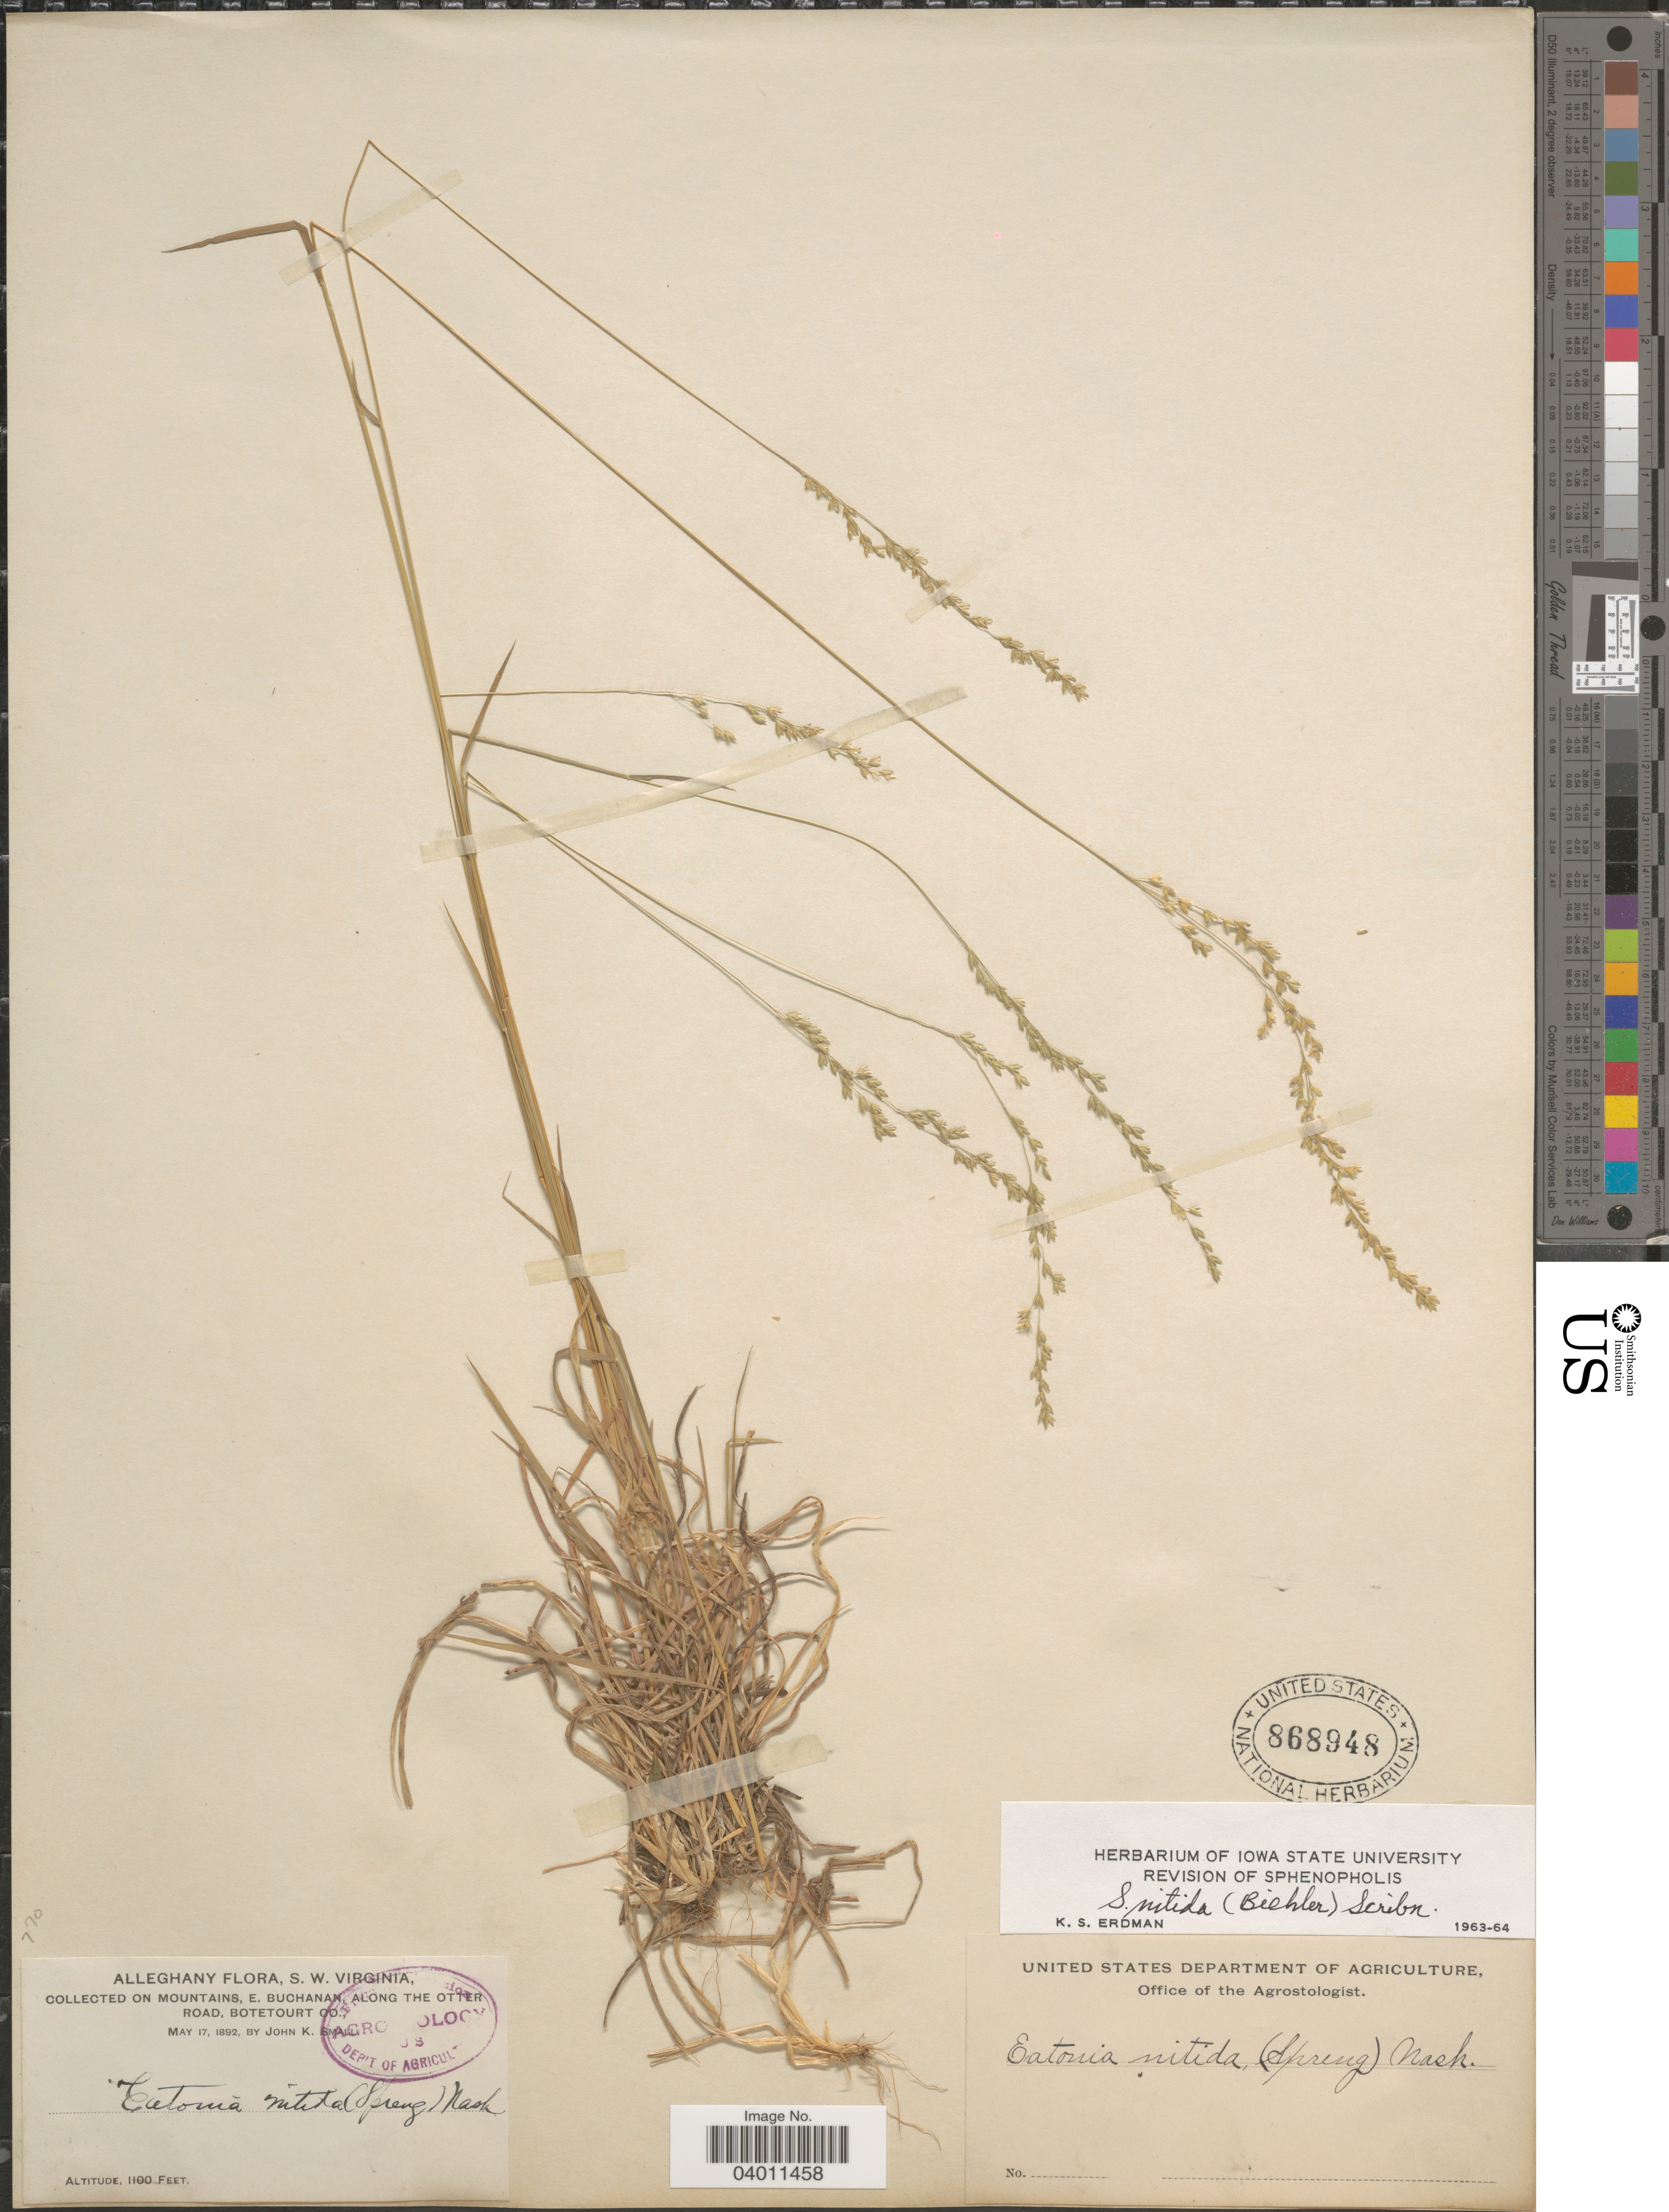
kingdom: Plantae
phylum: Tracheophyta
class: Liliopsida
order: Poales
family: Poaceae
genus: Sphenopholis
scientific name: Sphenopholis nitida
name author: (Biehler) Scribn.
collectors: J. K. Small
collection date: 1892-05-17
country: United States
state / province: Virginia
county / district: Botetourt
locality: Alleghany, S. W. Virginia, on mountains, E. Buchanan, along the Otter Road, Botetourt Co.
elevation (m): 335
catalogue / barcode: US 868948